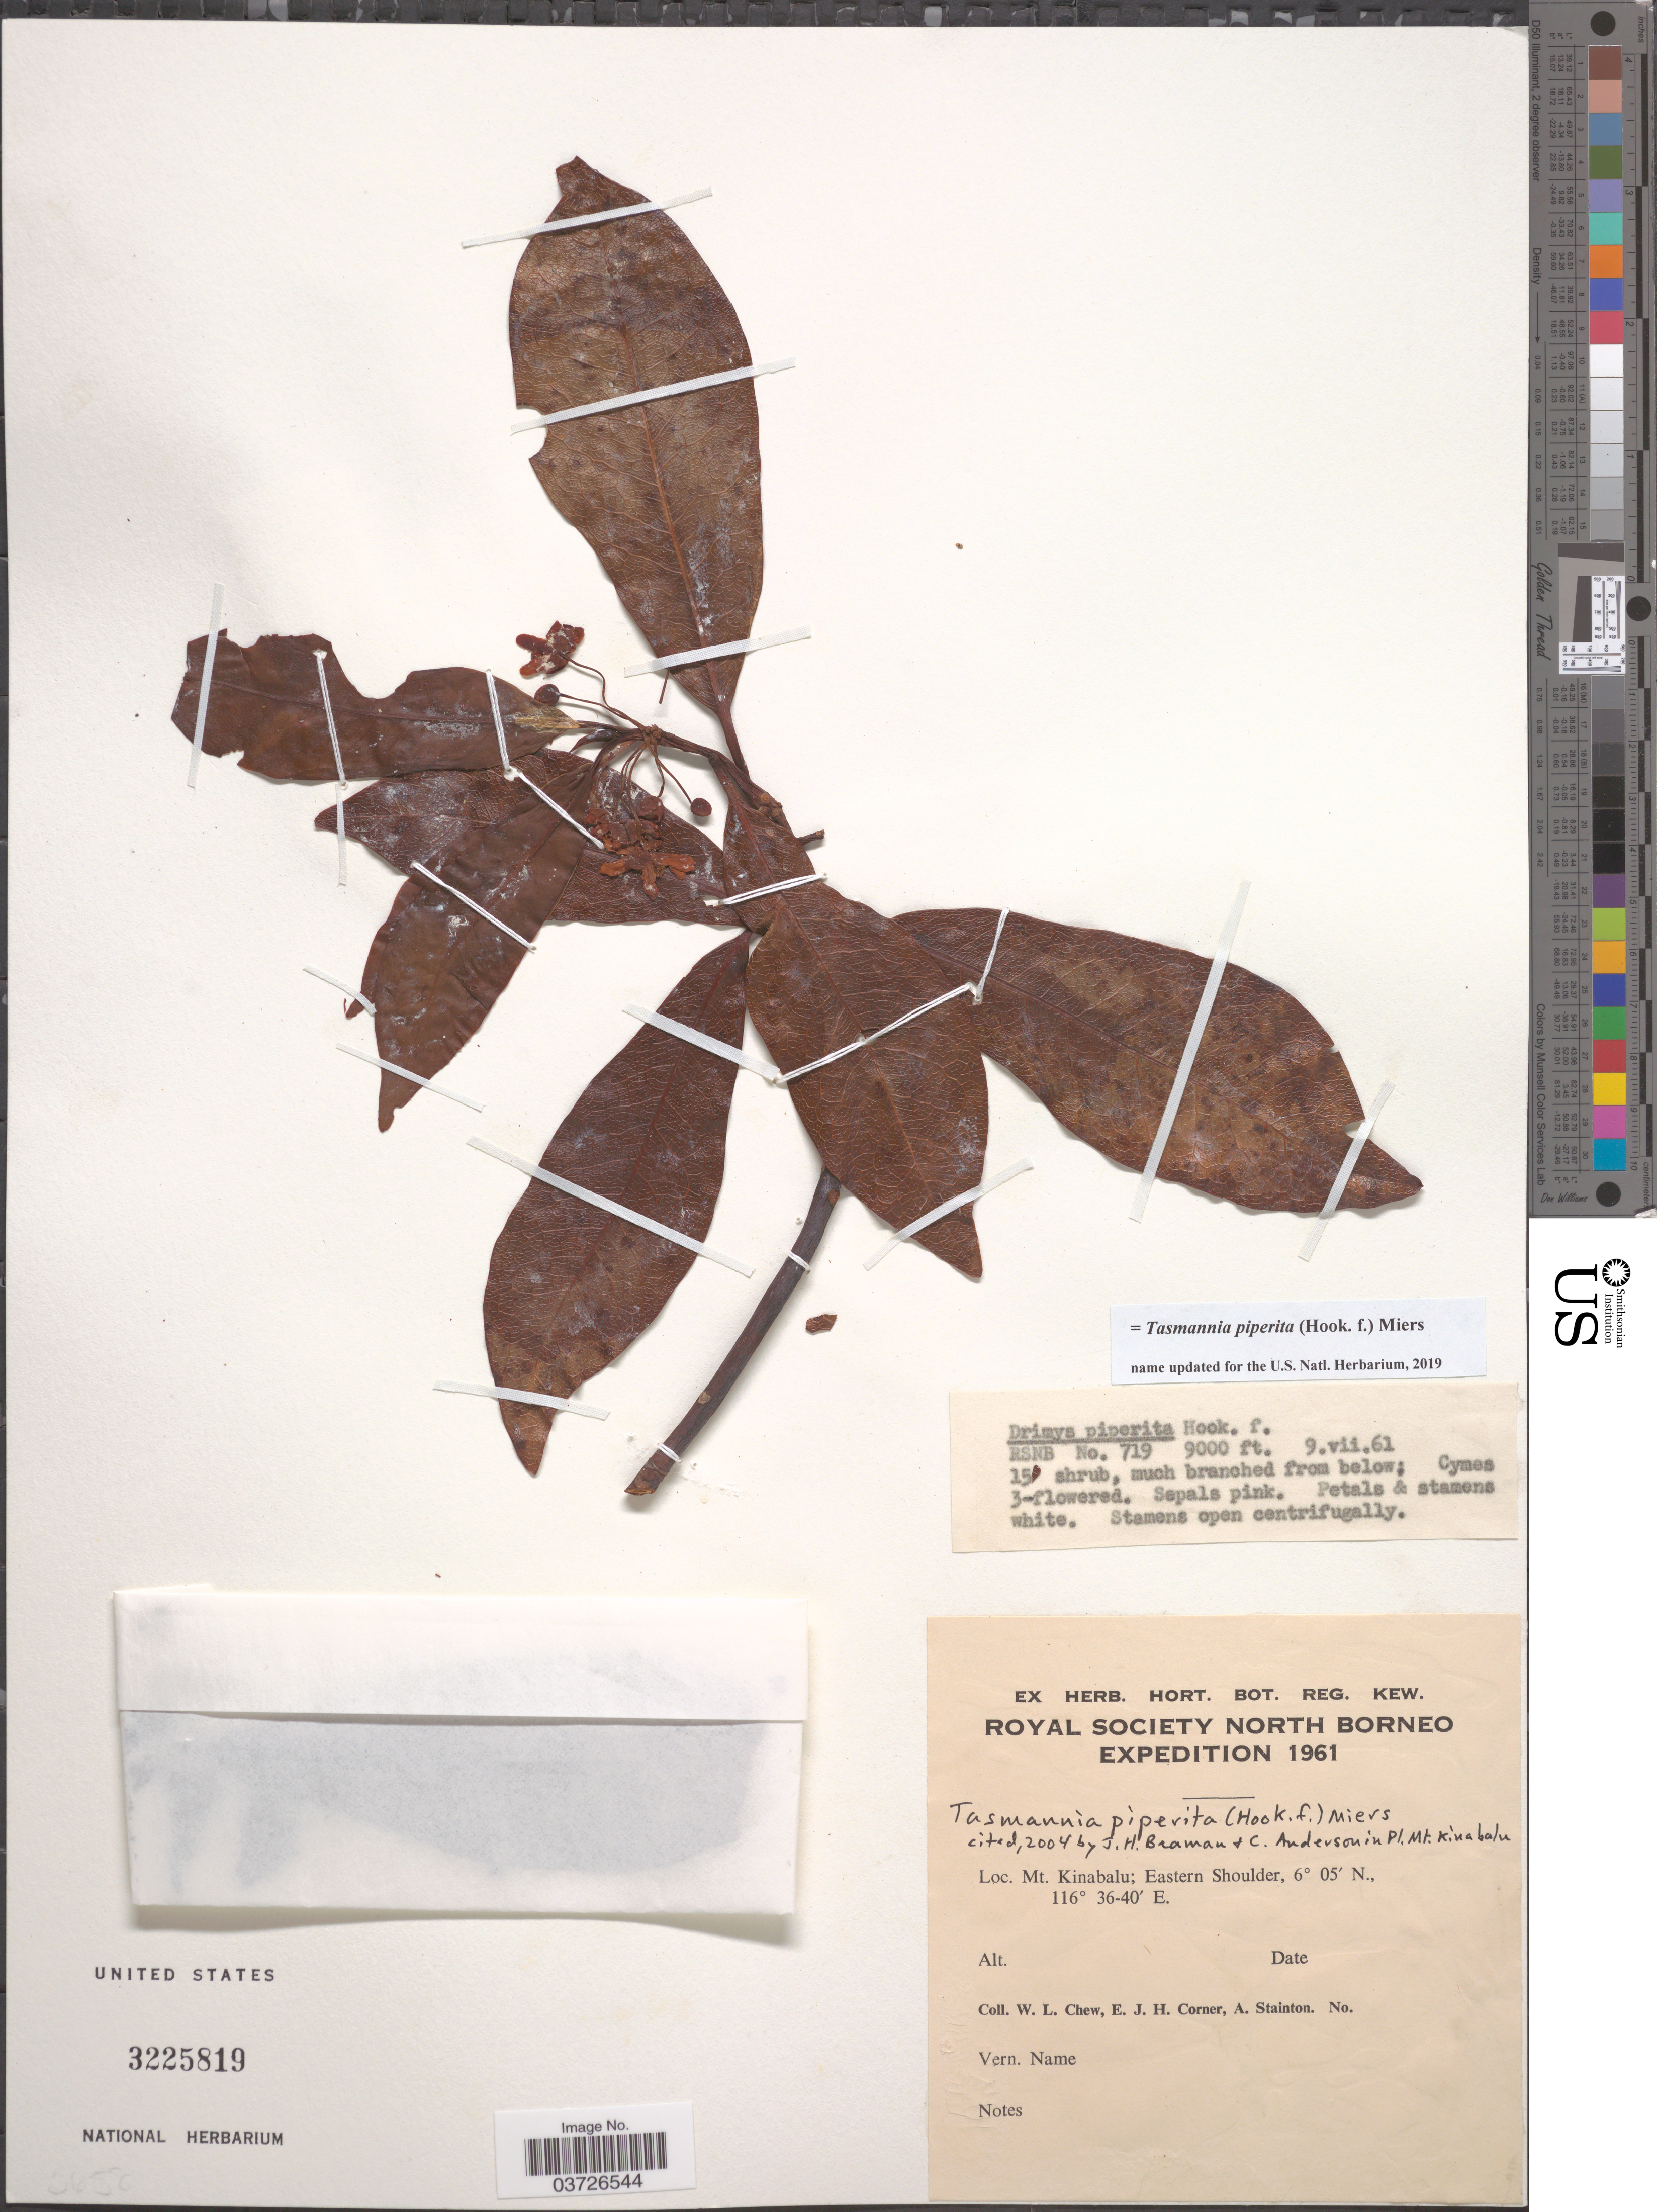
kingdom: Plantae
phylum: Tracheophyta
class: Magnoliopsida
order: Canellales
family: Winteraceae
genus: Tasmannia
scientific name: Tasmannia piperita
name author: (Hook. f.) Miers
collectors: W. Chew, E. Corner & A. Stainton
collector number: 719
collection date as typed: Transcribed d/m/y: 9/7/61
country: Malaysia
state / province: Sabah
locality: North Borneo. Mt. Kinabalu; Eastern Shoulder.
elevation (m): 2743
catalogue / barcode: US 3225819